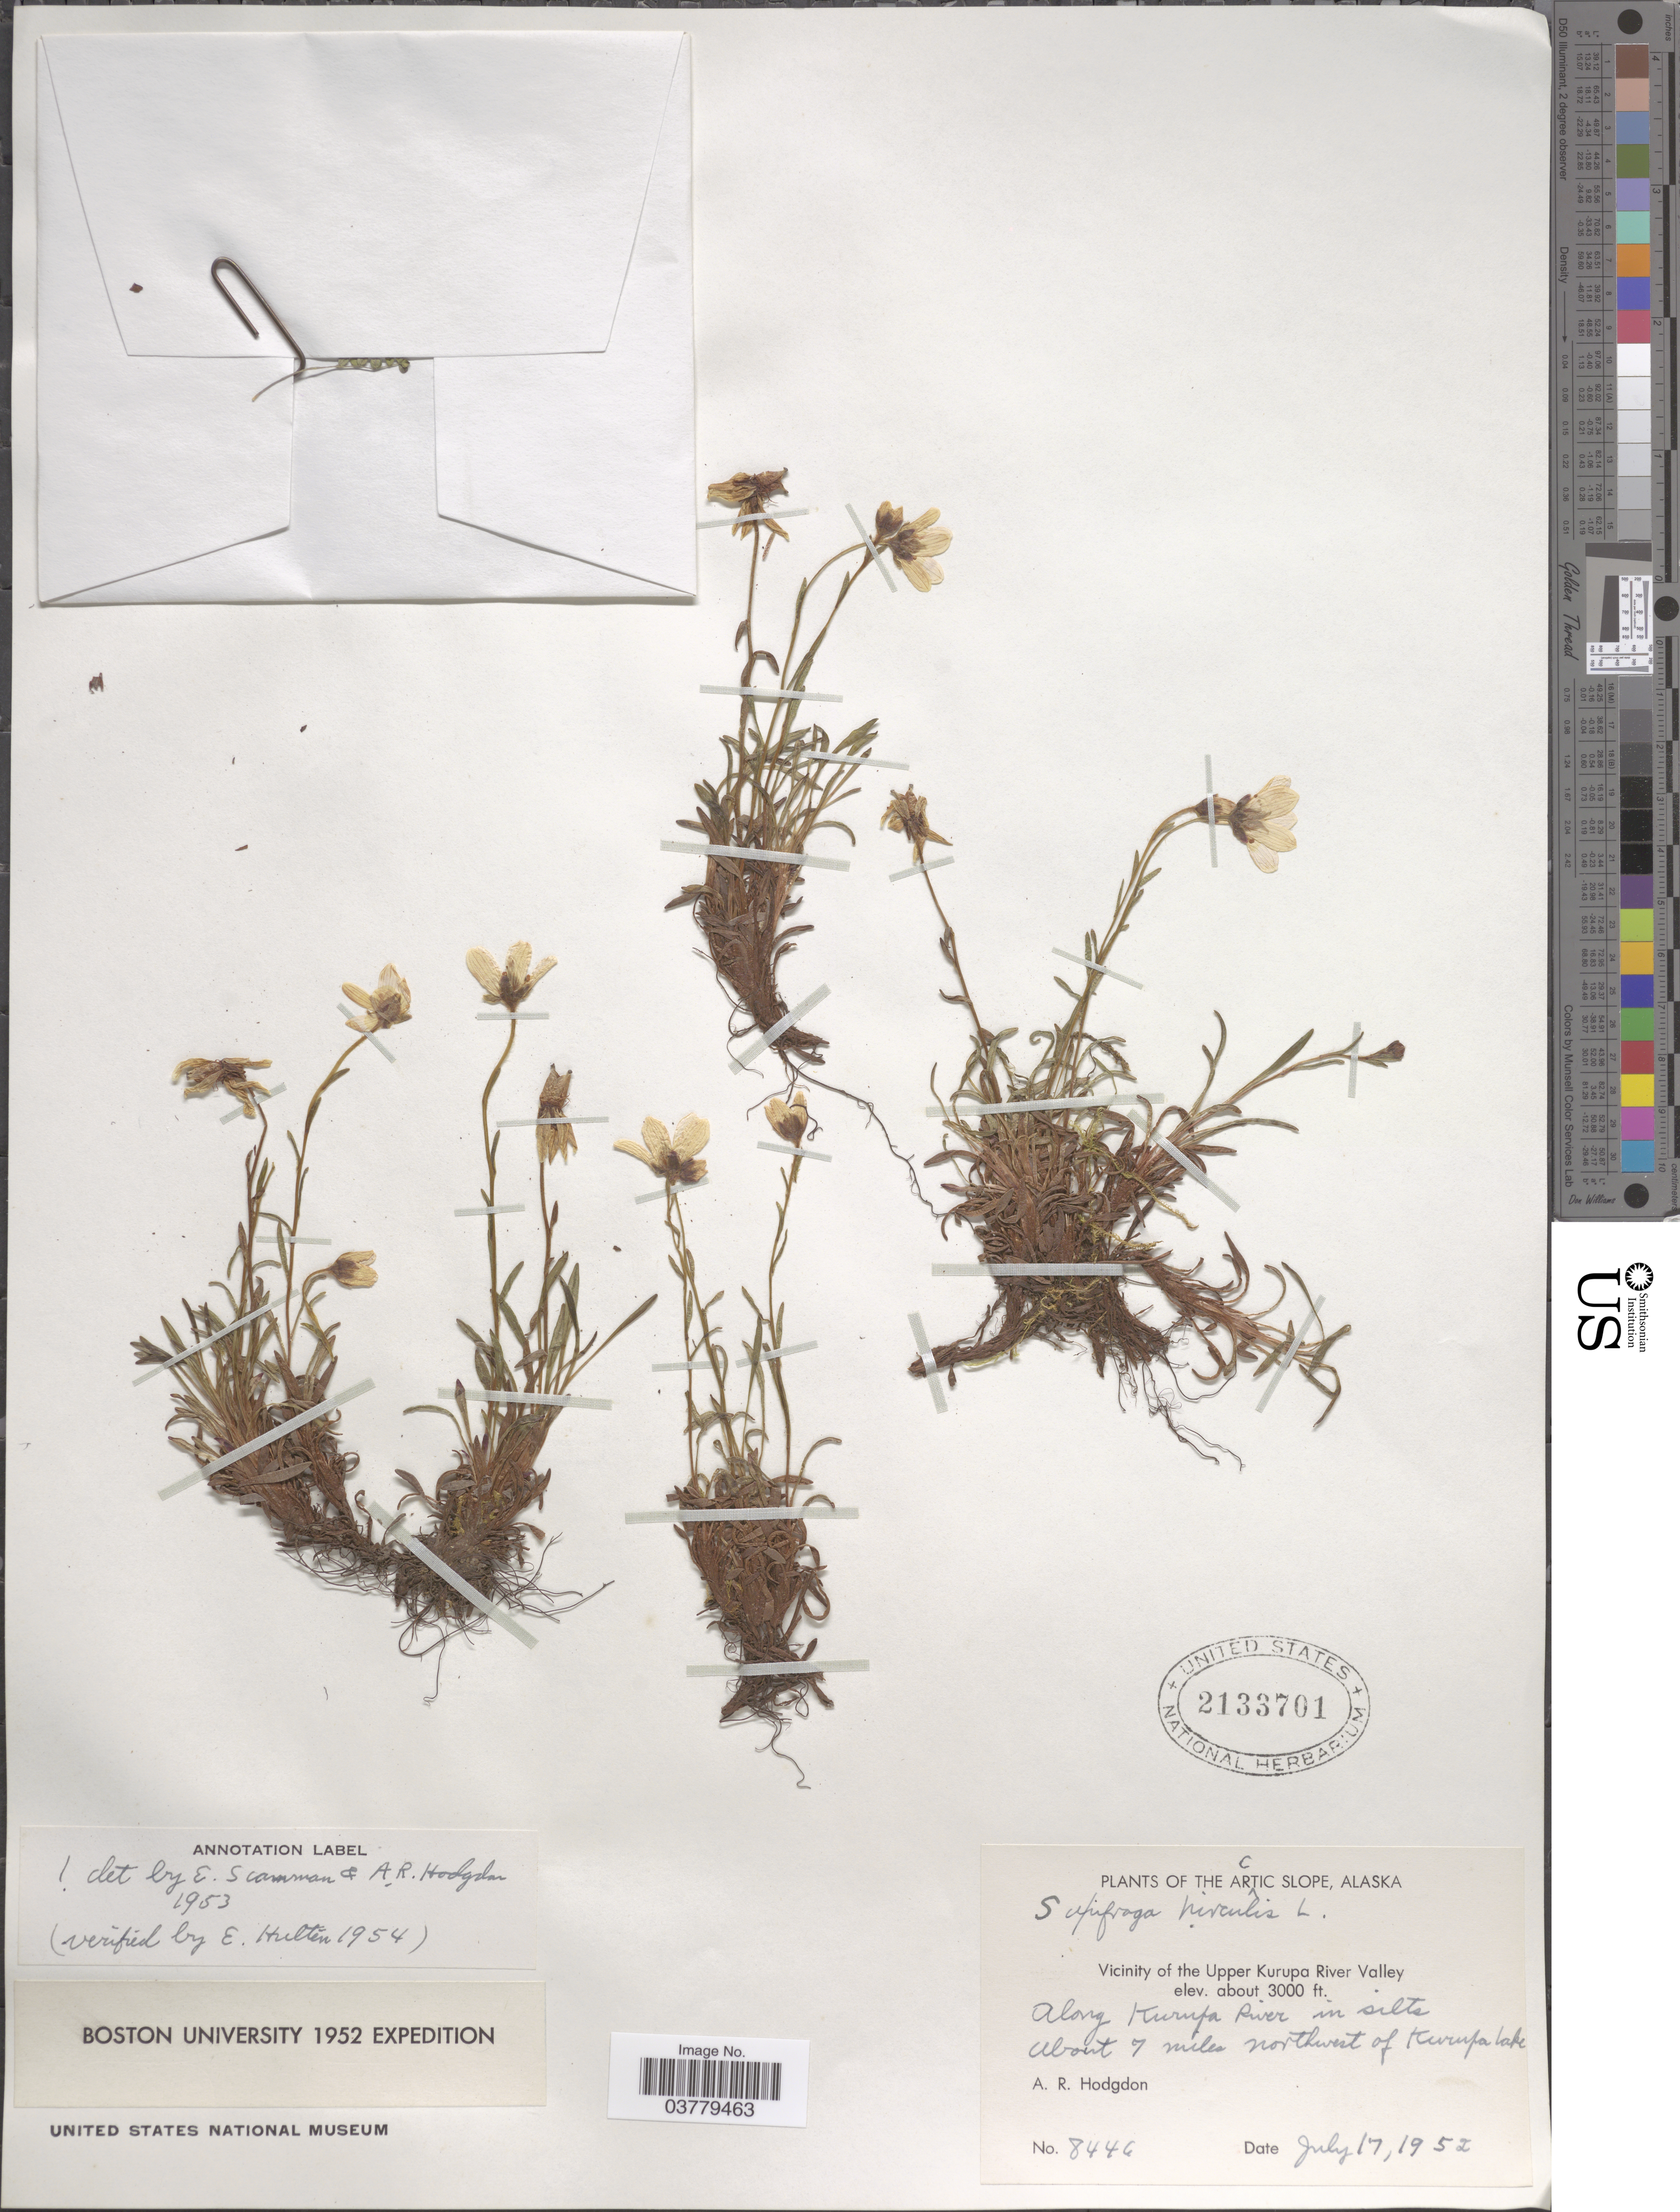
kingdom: Plantae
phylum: Tracheophyta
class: Magnoliopsida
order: Saxifragales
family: Saxifragaceae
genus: Saxifraga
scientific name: Saxifraga hirculus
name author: L.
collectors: A. R. Hodgdon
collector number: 8446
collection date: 1952-07-17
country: United States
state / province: Alaska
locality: The Arctic Slope, Vicinity of the Upper Kurupa River Valley. Along Kurupa River in silts about 7 miles northwest of Kurupa Lake.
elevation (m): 914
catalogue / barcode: US 2133701